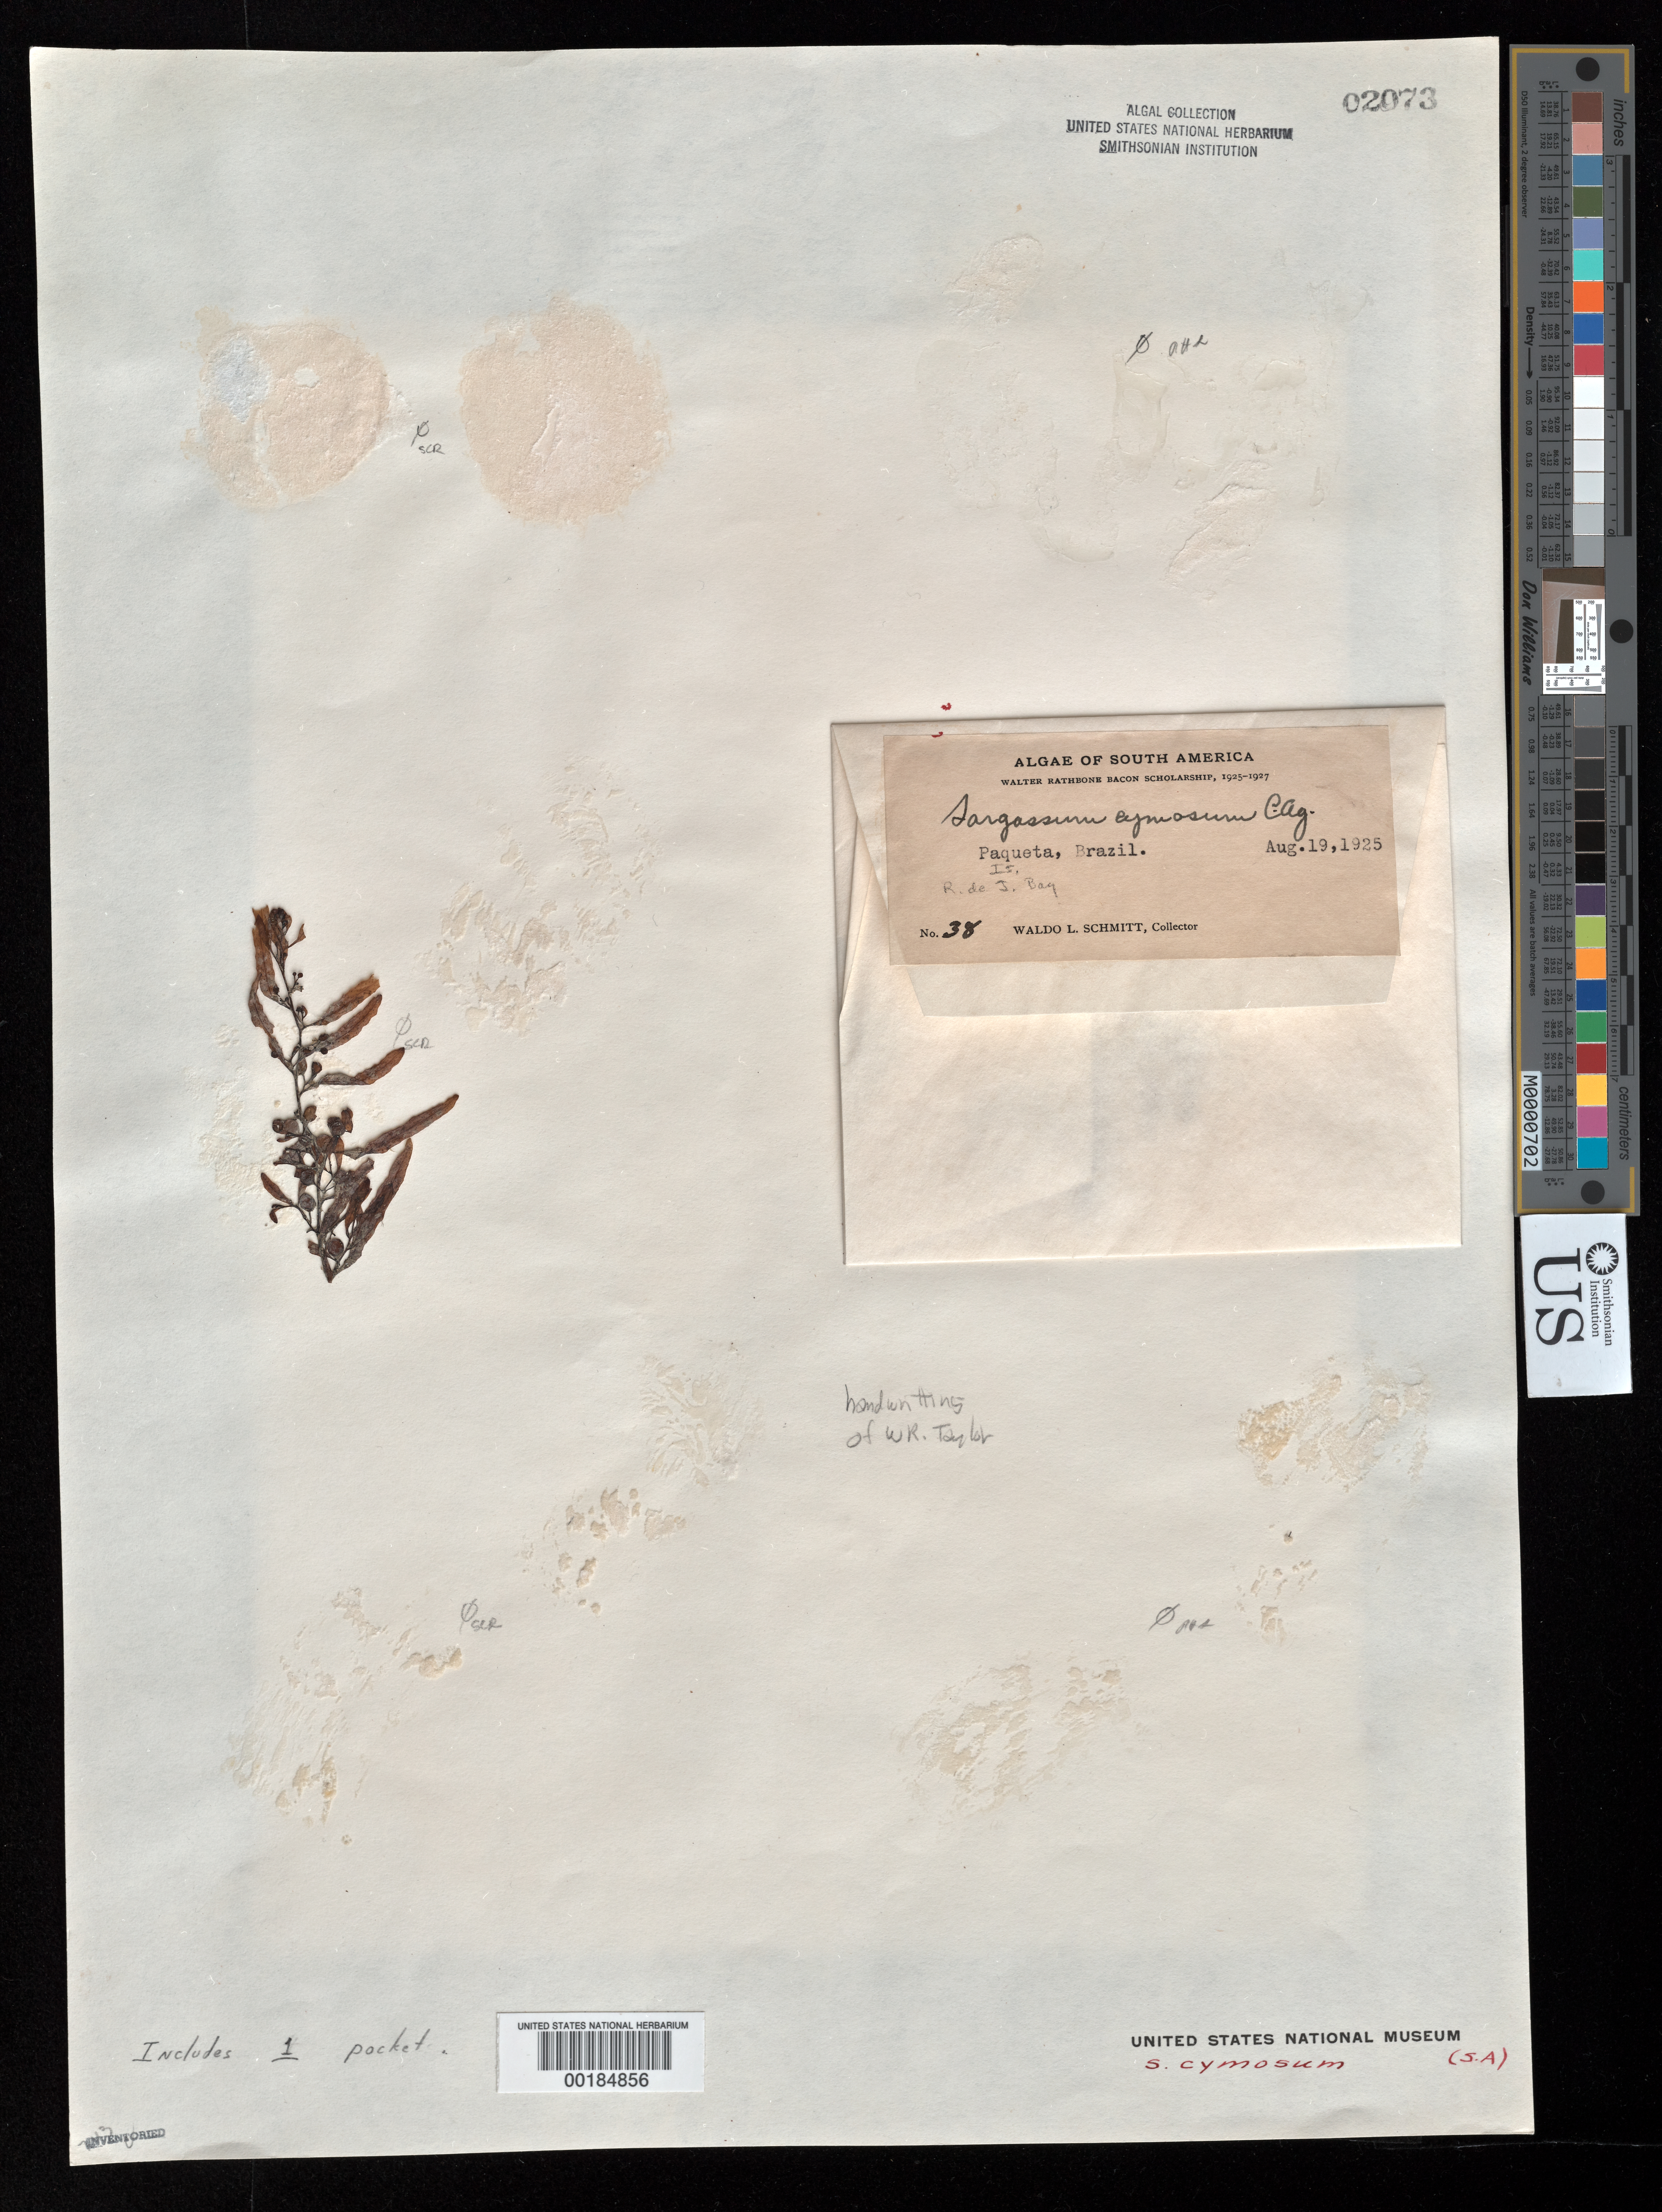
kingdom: Chromista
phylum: Ochrophyta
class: Phaeophyceae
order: Fucales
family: Sargassaceae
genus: Sargassum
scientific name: Sargassum cymosum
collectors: W. L. Schmitt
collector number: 38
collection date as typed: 19 Aug 1925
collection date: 1925-08-19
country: Brazil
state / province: Rio de Janeiro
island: Ilha do Paqueta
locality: Guanabara Bay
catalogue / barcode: US 2073